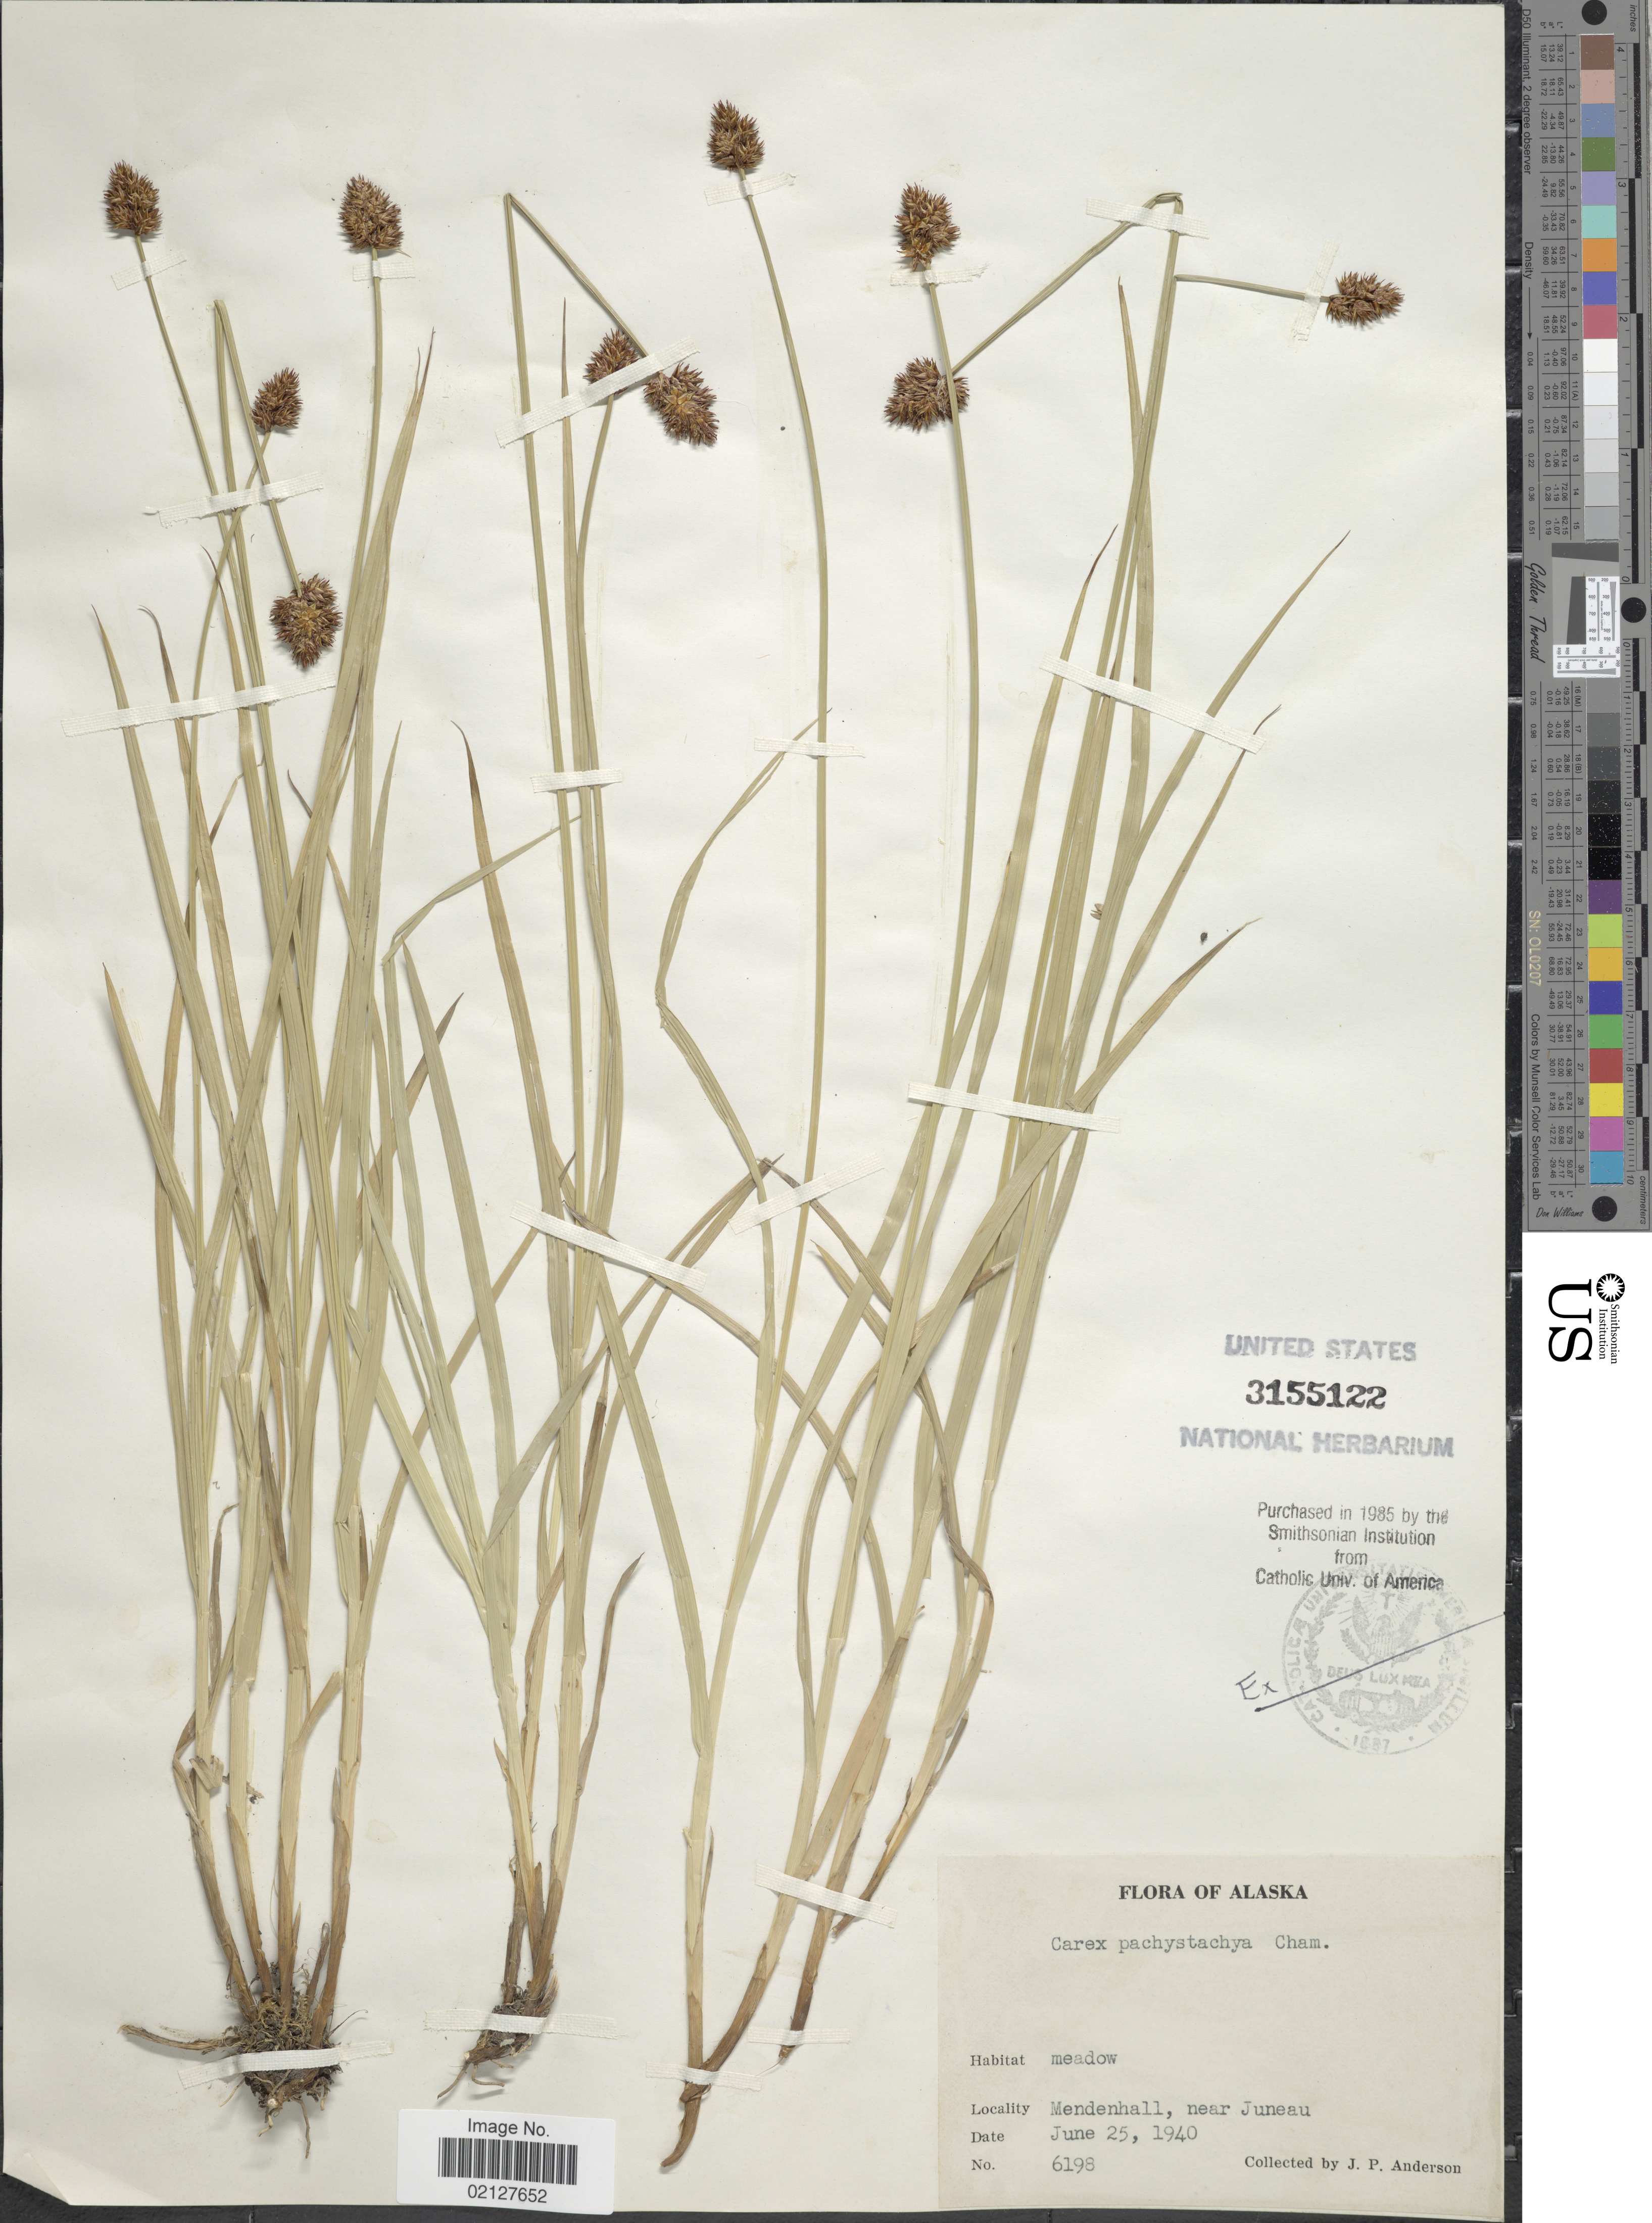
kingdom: Plantae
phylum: Tracheophyta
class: Liliopsida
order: Poales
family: Cyperaceae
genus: Carex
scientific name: Carex pachystachya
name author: Cham. ex Steud.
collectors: J. P. Anderson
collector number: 6198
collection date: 1940-06-25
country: United States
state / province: Alaska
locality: Mendenhall, near Juneau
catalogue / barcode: US 3155122